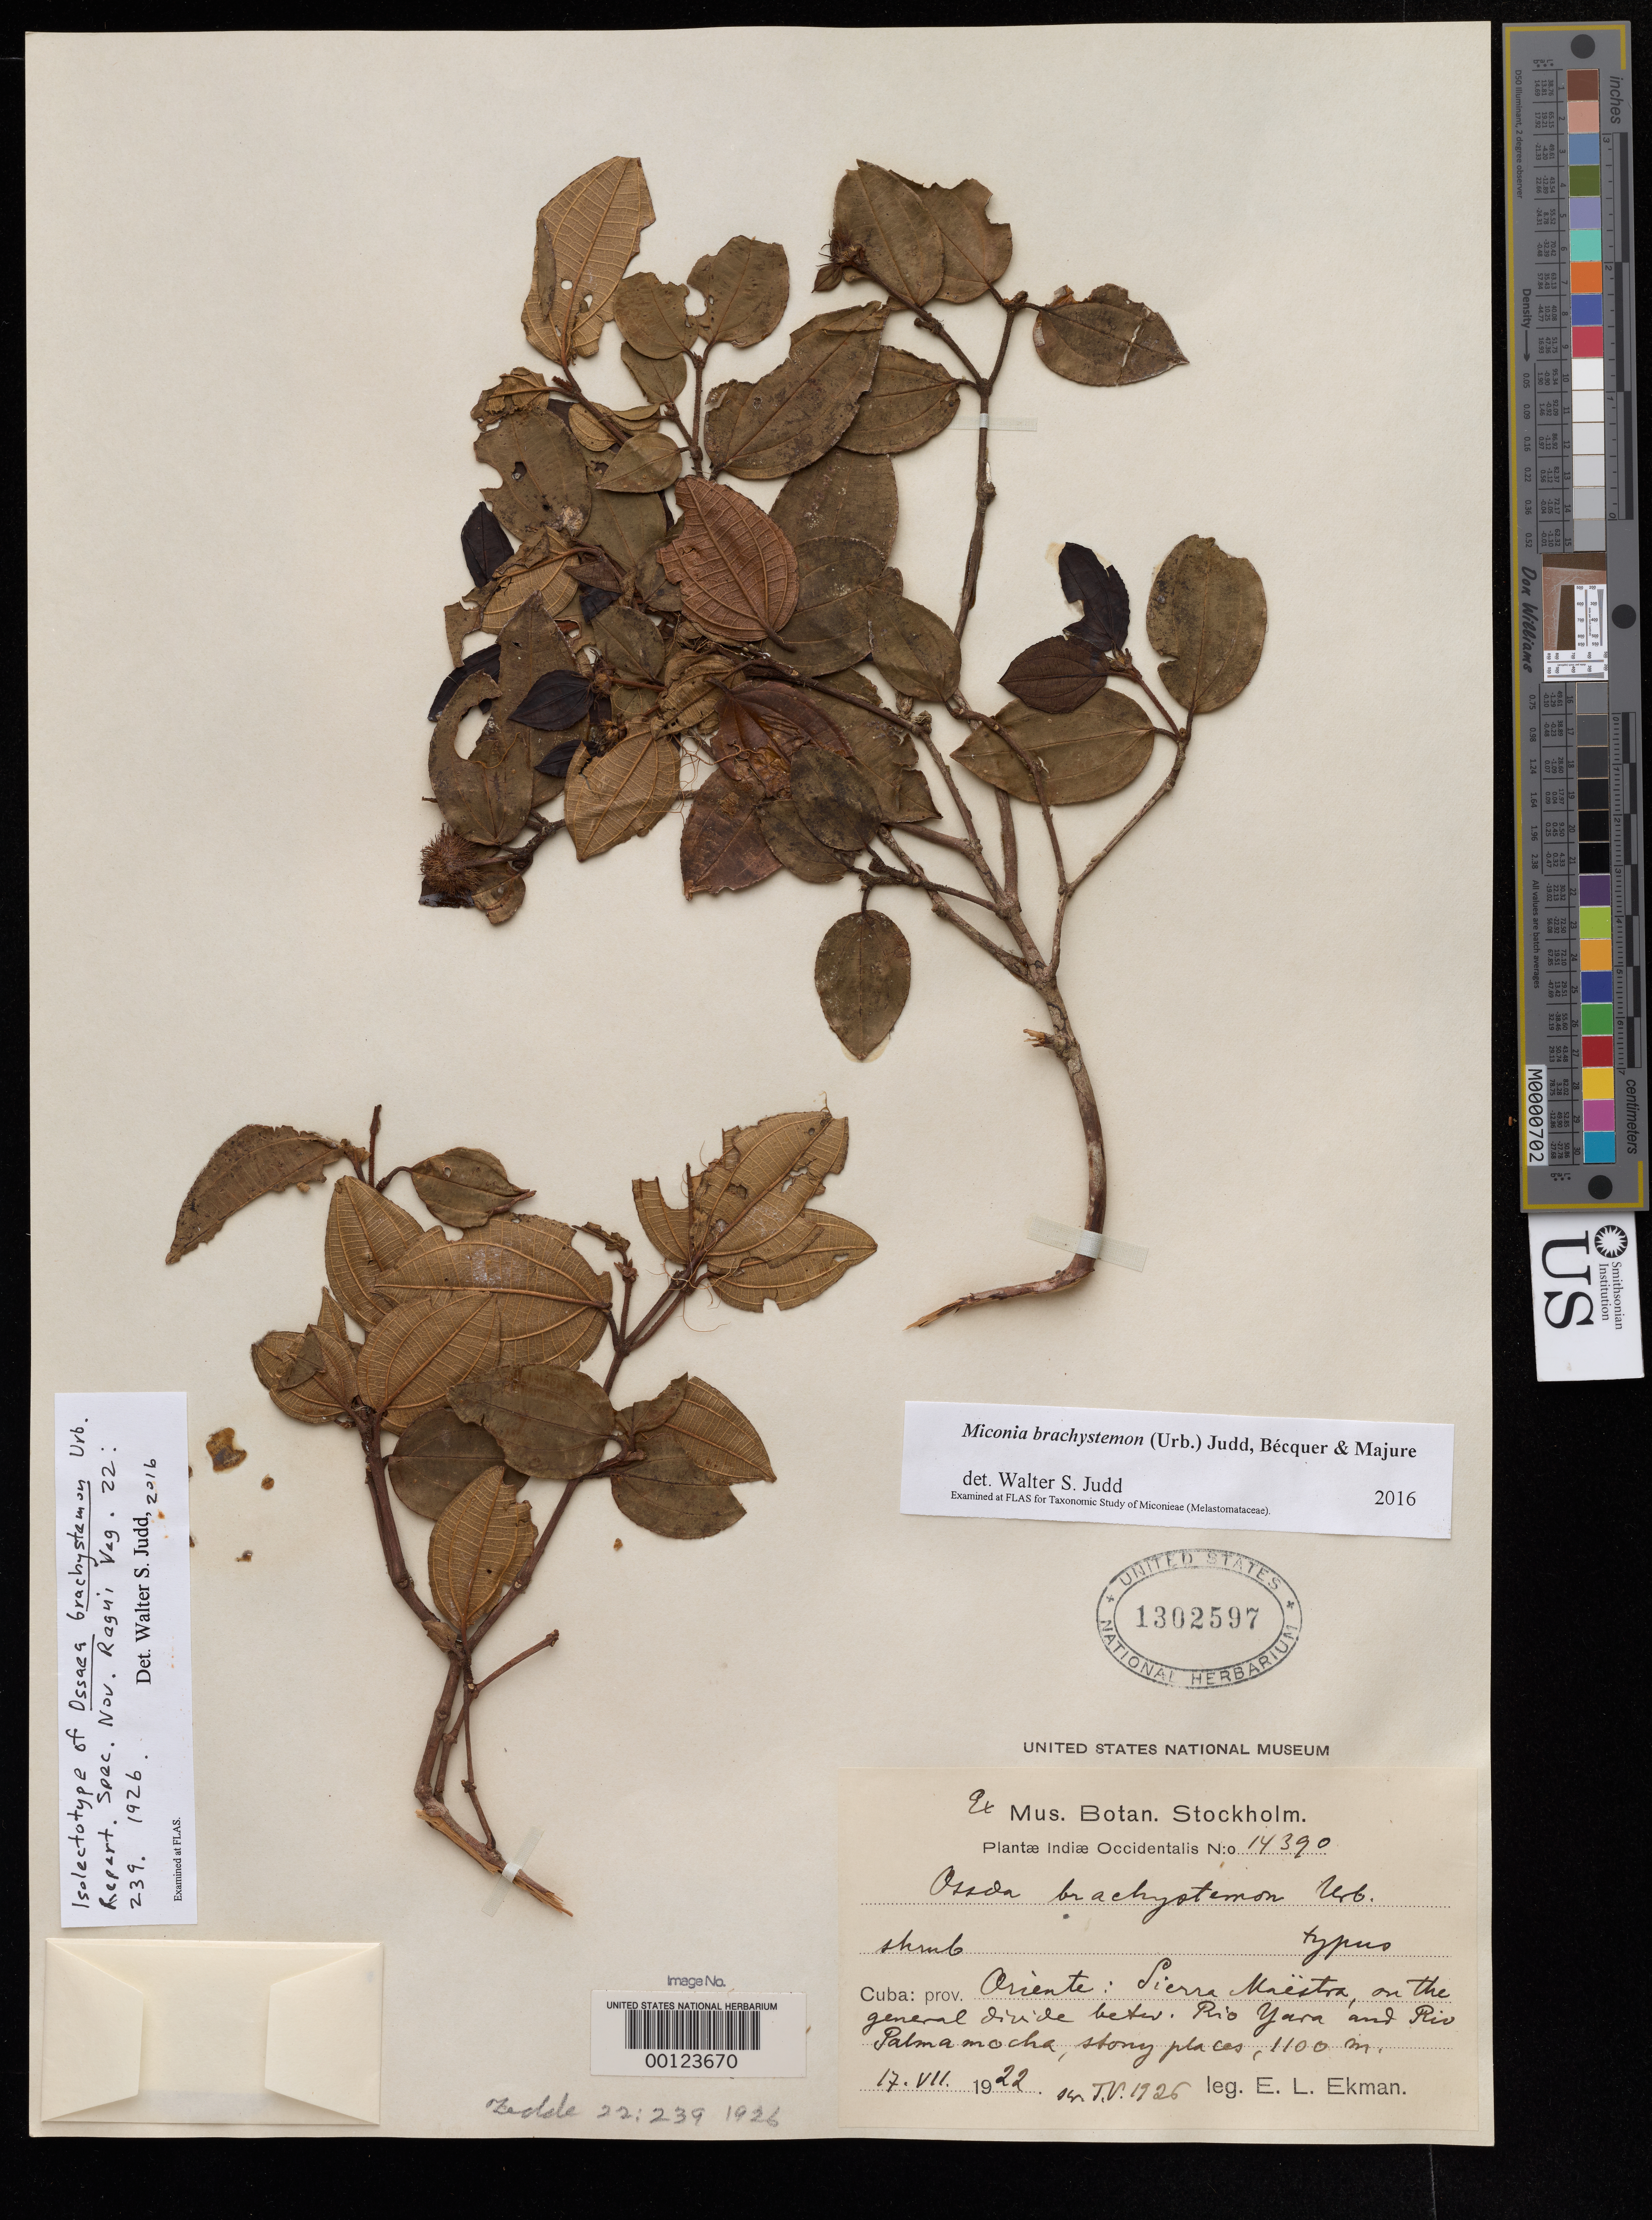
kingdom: Plantae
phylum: Tracheophyta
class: Magnoliopsida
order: Myrtales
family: Melastomataceae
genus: Ossaea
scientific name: Ossaea brachystemon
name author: Urb.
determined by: Judd, Walter S.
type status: Isolectotype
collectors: E. L. Ekman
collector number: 14390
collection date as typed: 17 Jul 1922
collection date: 1922-07-17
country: Cuba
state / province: Oriente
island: Greater Antilles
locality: Sierra Maestra, between Rio Yara & Rio Palmamocha.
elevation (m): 1100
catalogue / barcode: US 1302597